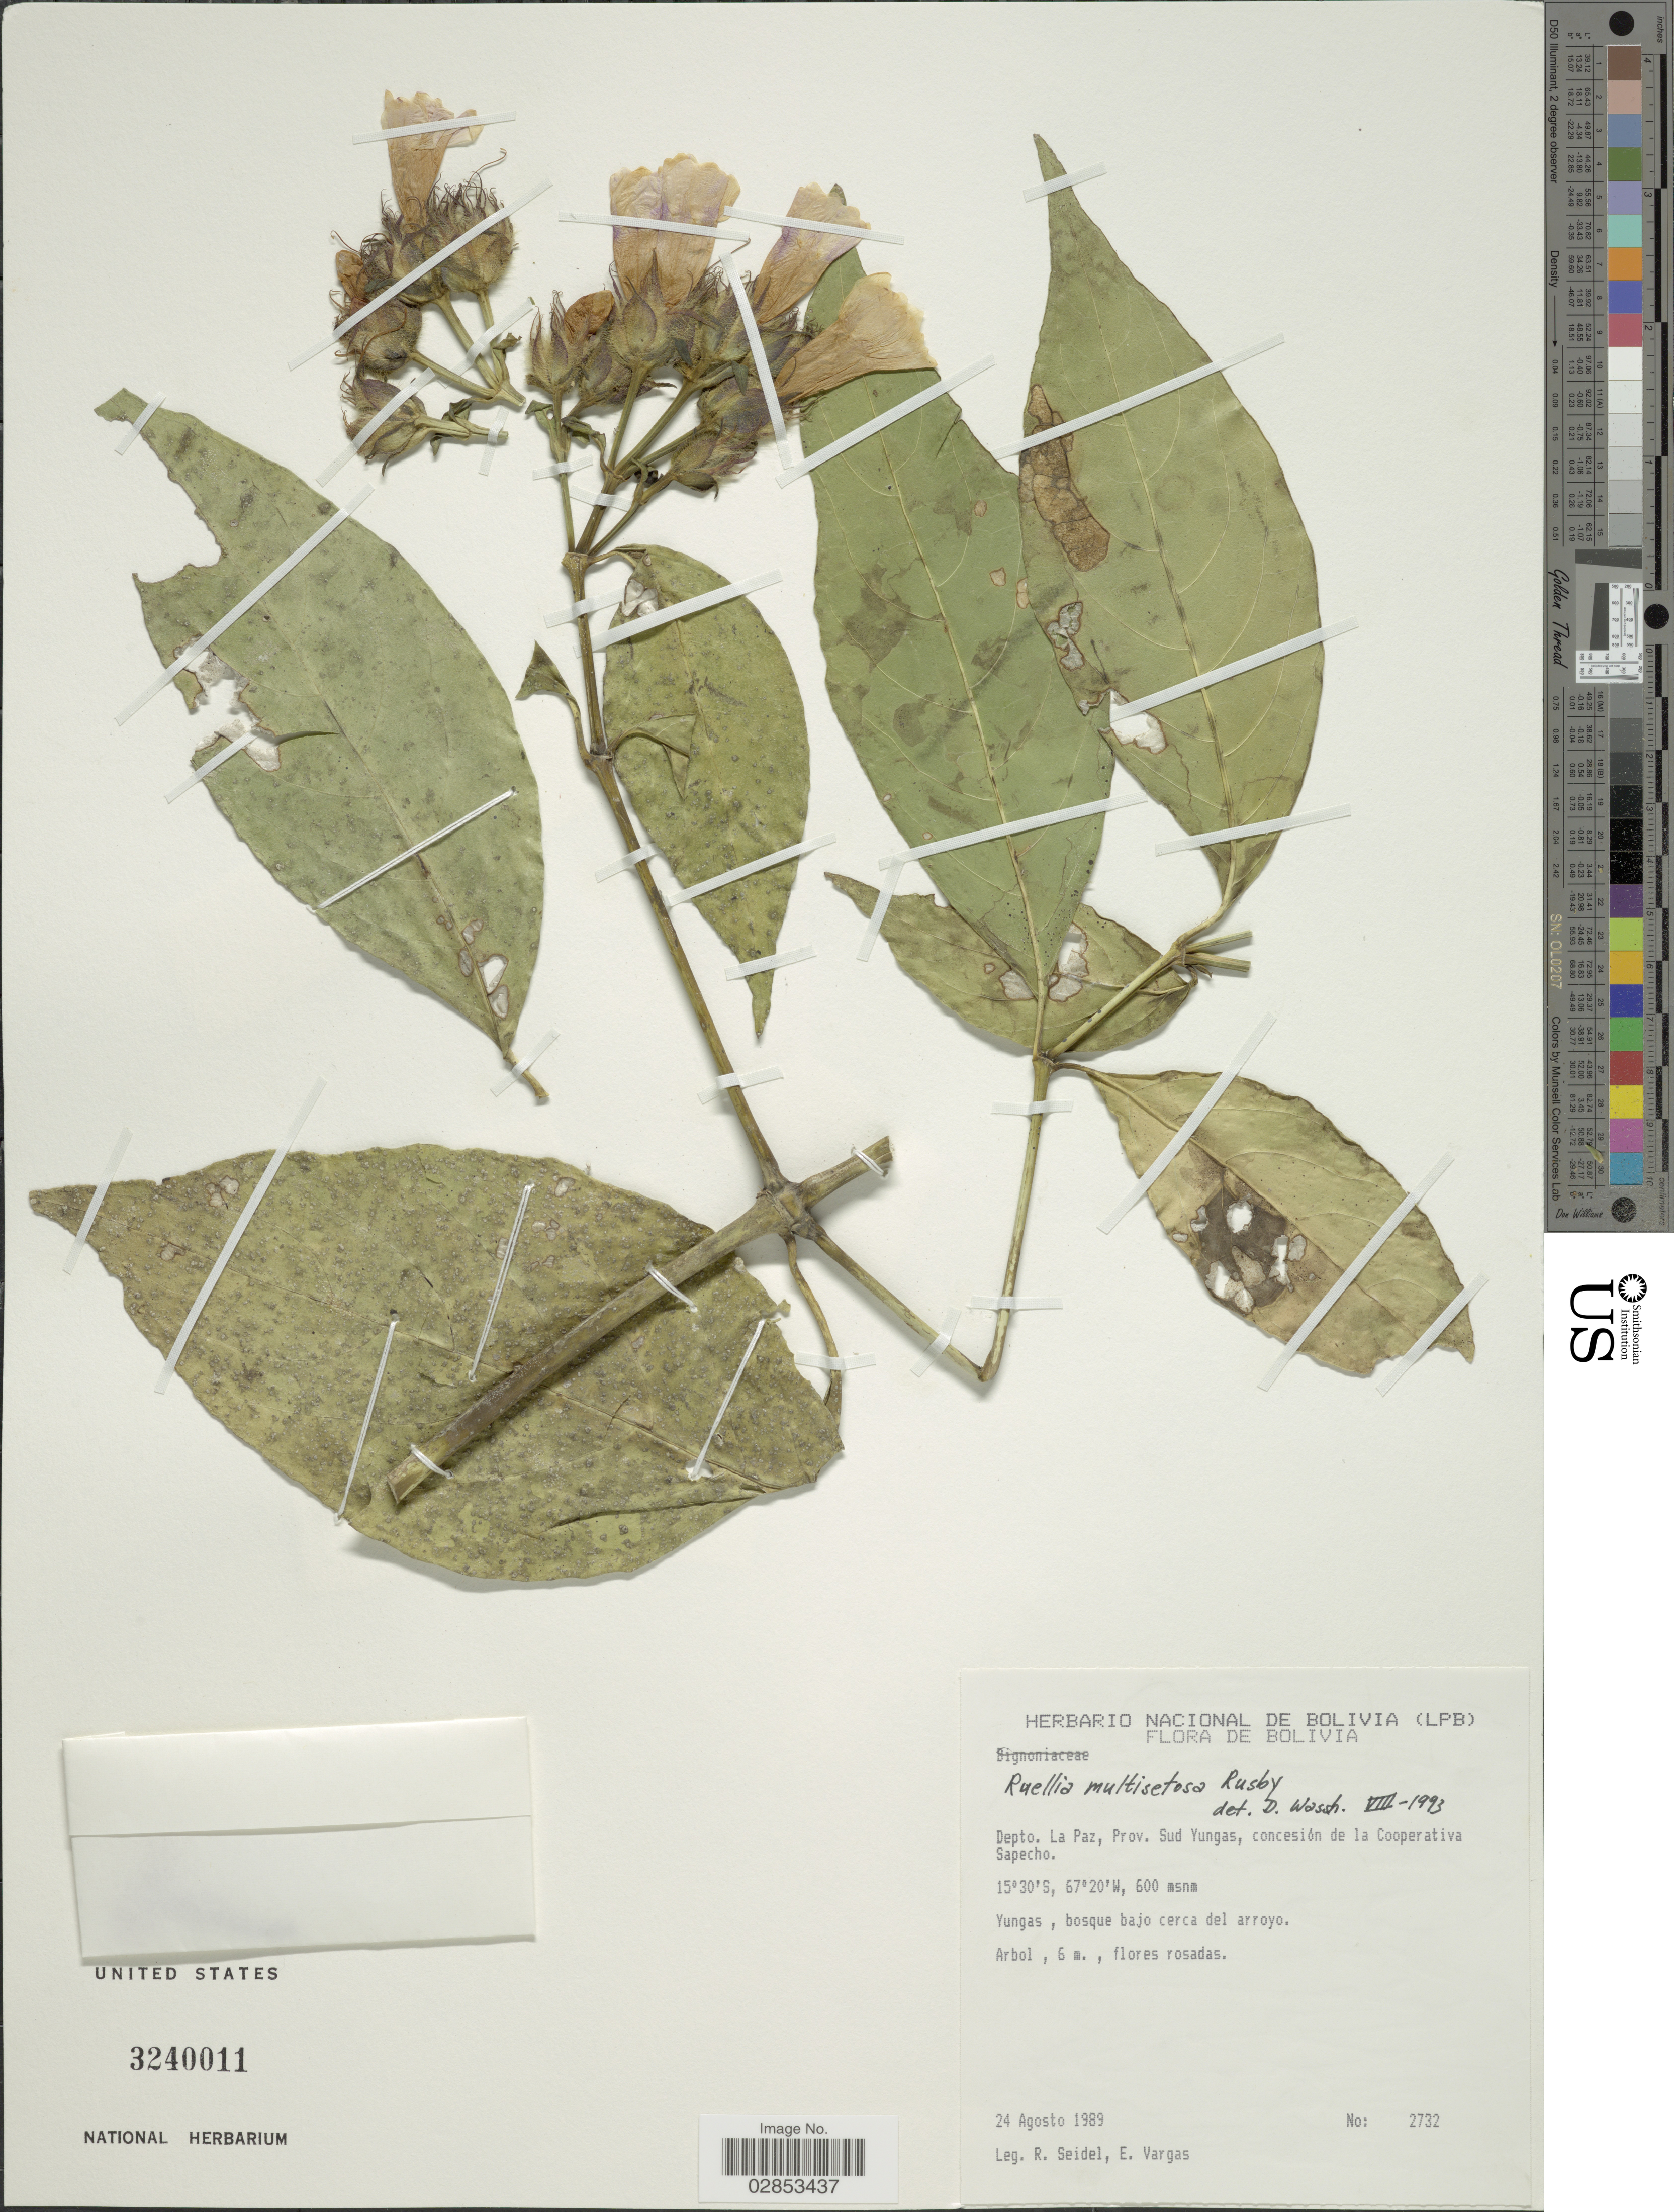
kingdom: Plantae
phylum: Tracheophyta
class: Magnoliopsida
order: Lamiales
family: Acanthaceae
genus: Suessenguthia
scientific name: Suessenguthia multisetosa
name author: (Rusby) Wassh. & J.R.I. Wood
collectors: R. Seidel & E. Vargas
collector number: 2732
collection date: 1989-08-24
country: Bolivia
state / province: La Paz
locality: Depto. La Paz, Prov. Sud Yungas, concesión de la Cooperativa Sapecho. Yungas, bosque bajo cerca del arroyo.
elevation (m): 600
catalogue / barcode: US 3240011